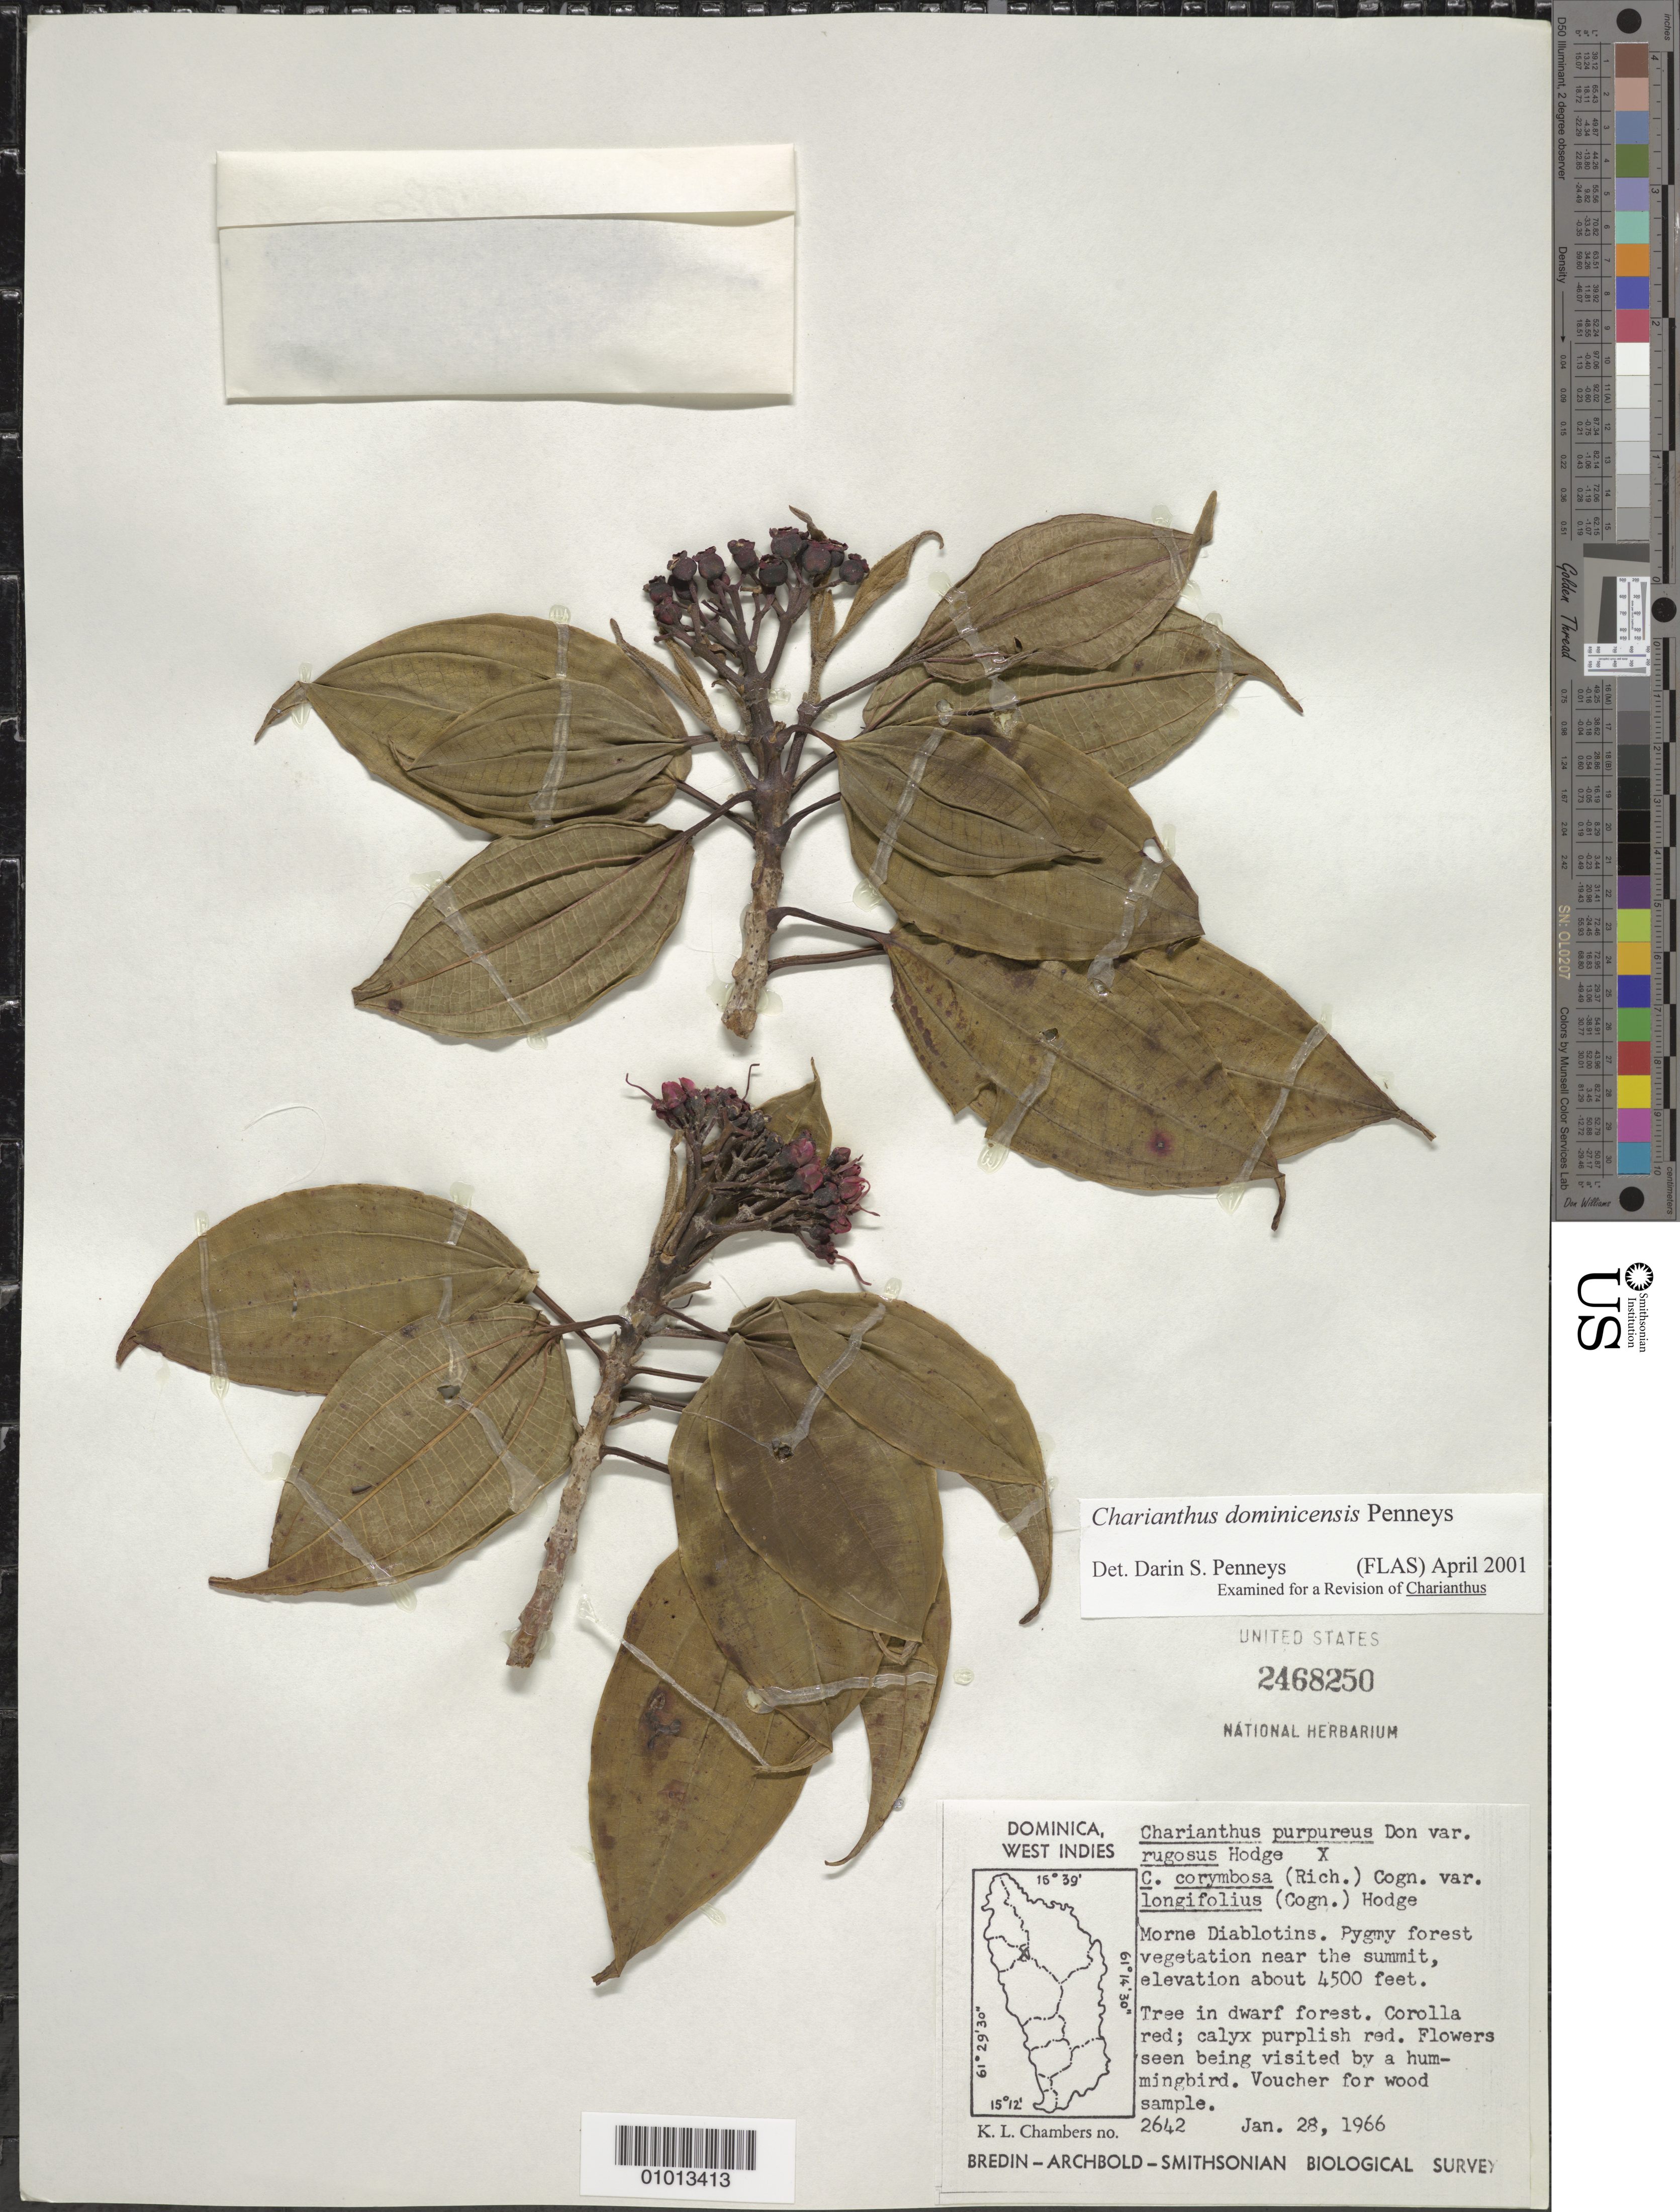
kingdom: Plantae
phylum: Tracheophyta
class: Magnoliopsida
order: Myrtales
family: Melastomataceae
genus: Charianthus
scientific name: Charianthus dominicensis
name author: Penneys & Judd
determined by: Penneys, D. S.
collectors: K. L. Chambers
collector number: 2642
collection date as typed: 28 Jan 1966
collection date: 1966-01-28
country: Dominica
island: Dominica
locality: Morne Diablotins, near the summit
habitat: Pygmy forest vegetation; dwarf forest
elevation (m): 1372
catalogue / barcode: US 2468250